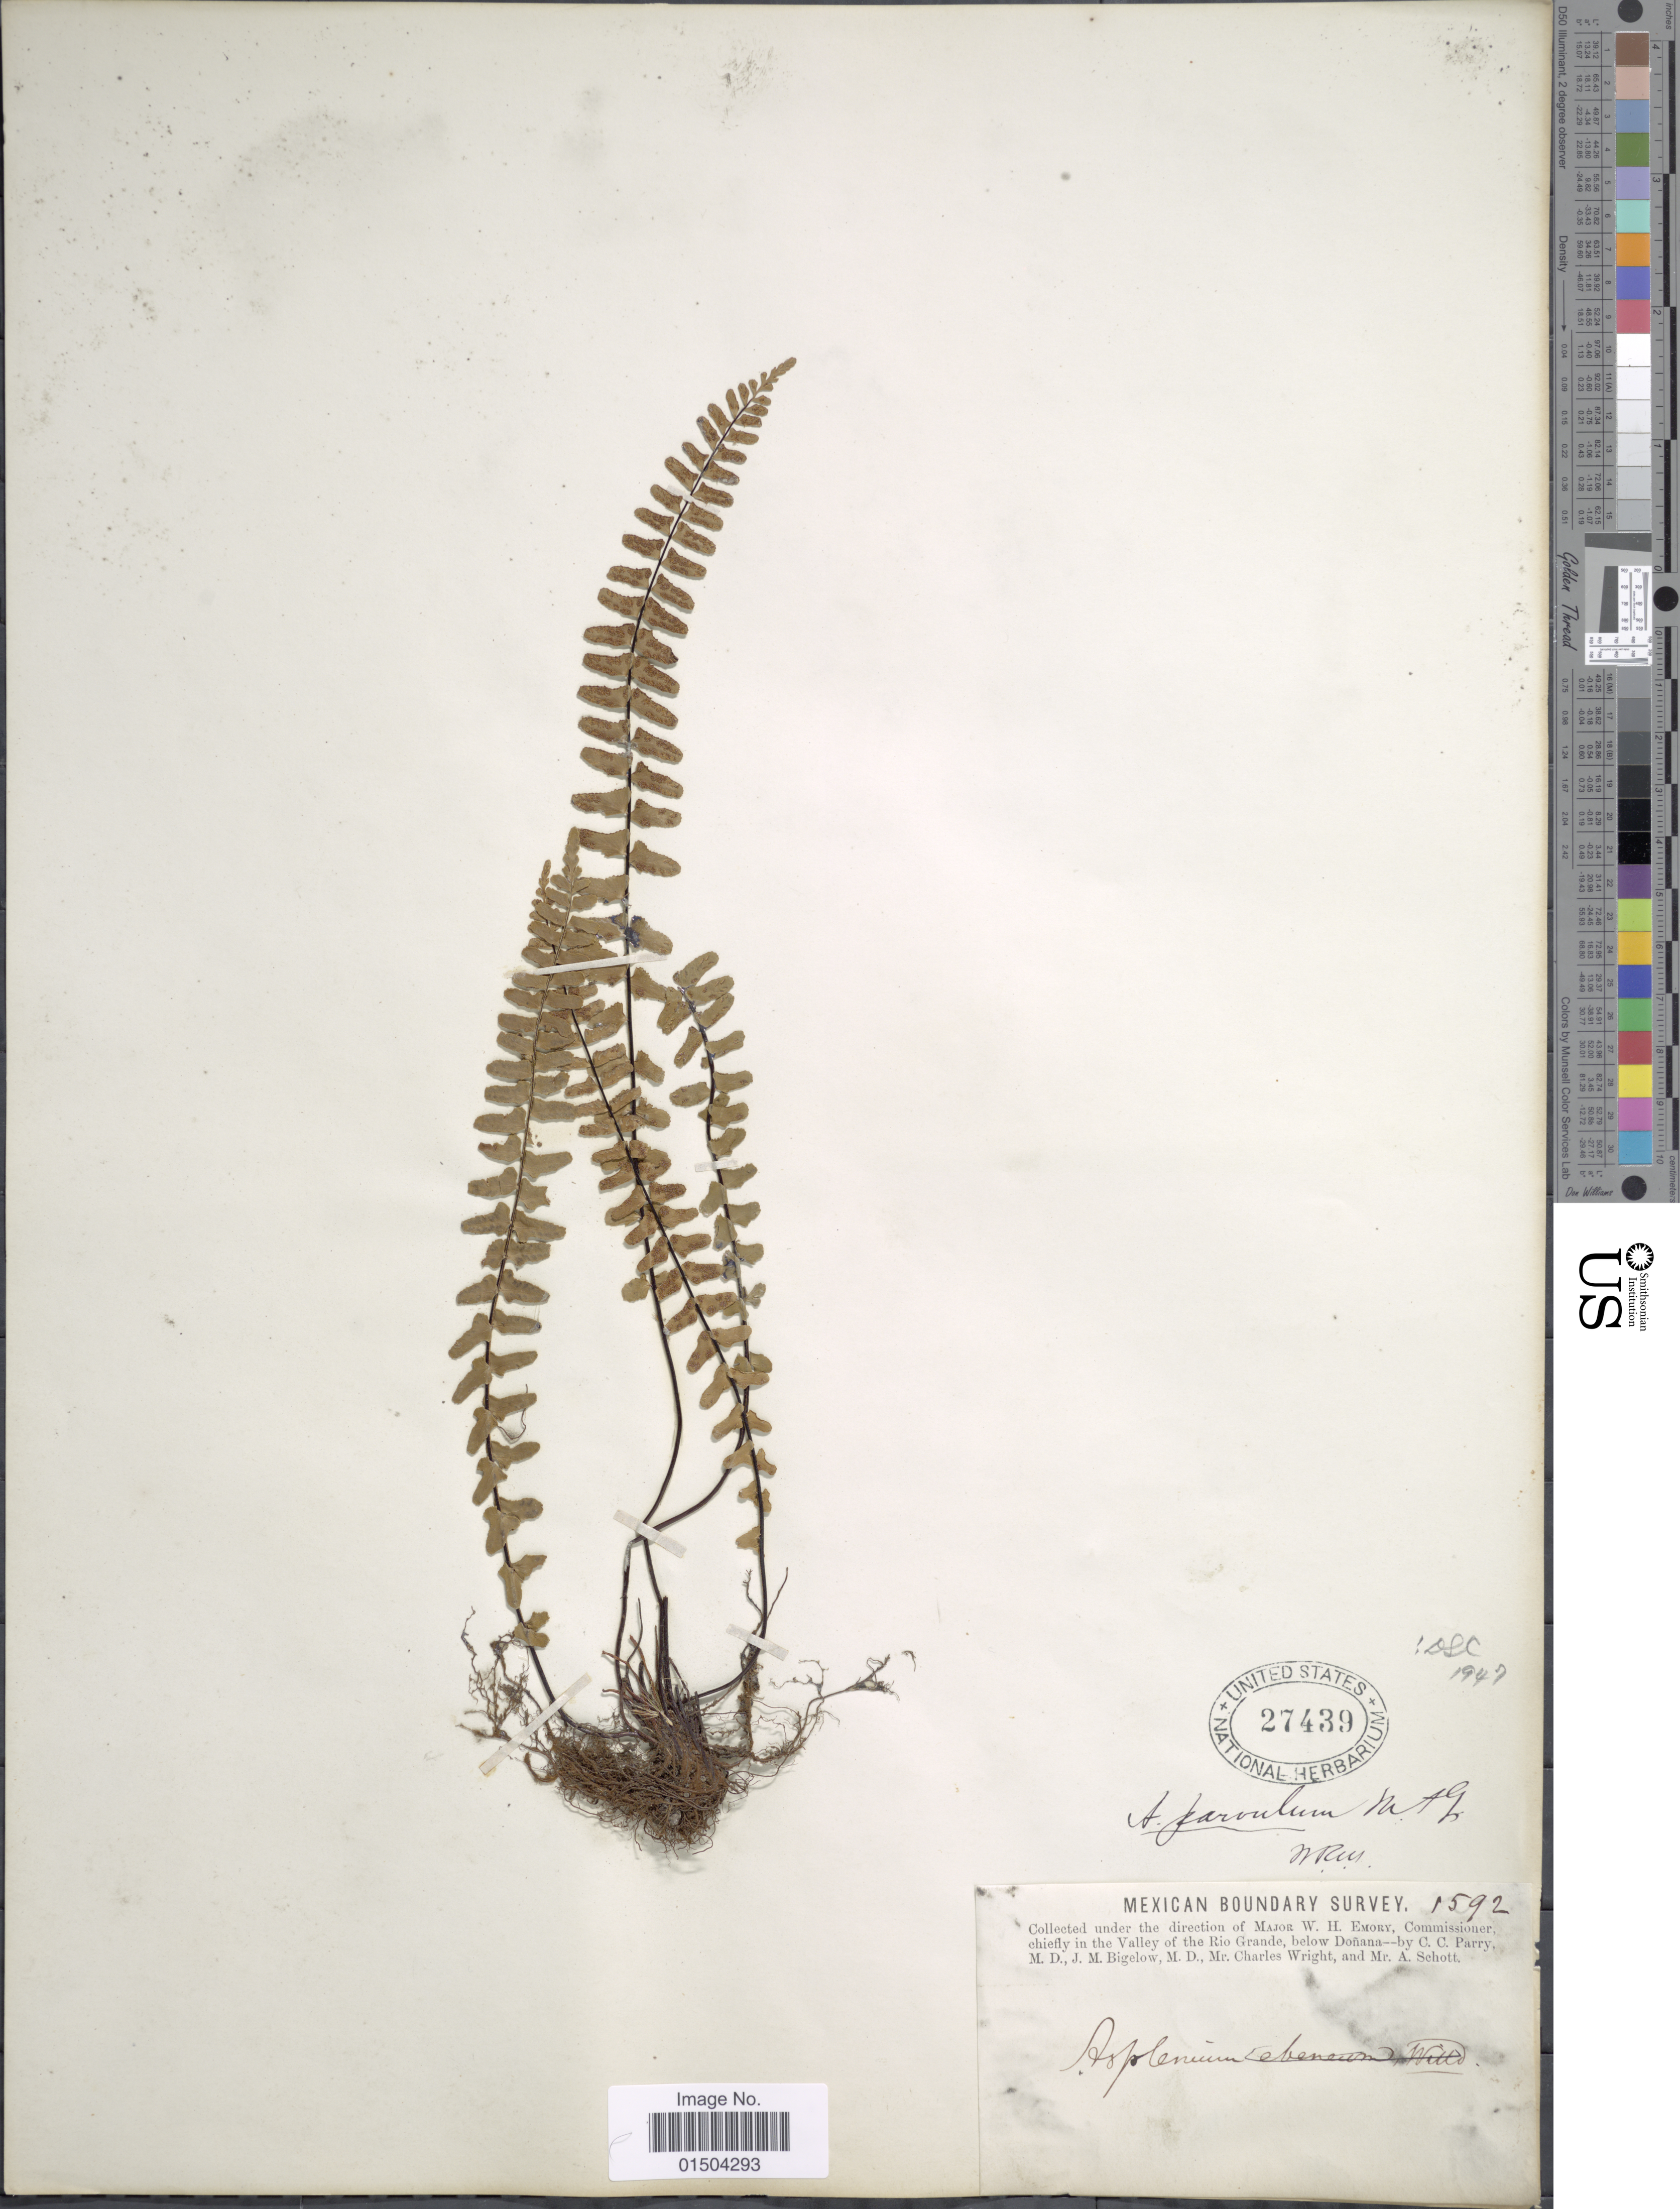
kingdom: Plantae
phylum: Tracheophyta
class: Polypodiopsida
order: Polypodiales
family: Aspleniaceae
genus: Asplenium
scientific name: Asplenium resiliens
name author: Kunze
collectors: W. H. Emory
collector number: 1592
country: Mexico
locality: Mexican Boundary Survey. In the Valley of the Rio Grande, below Doñana.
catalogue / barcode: US 27439